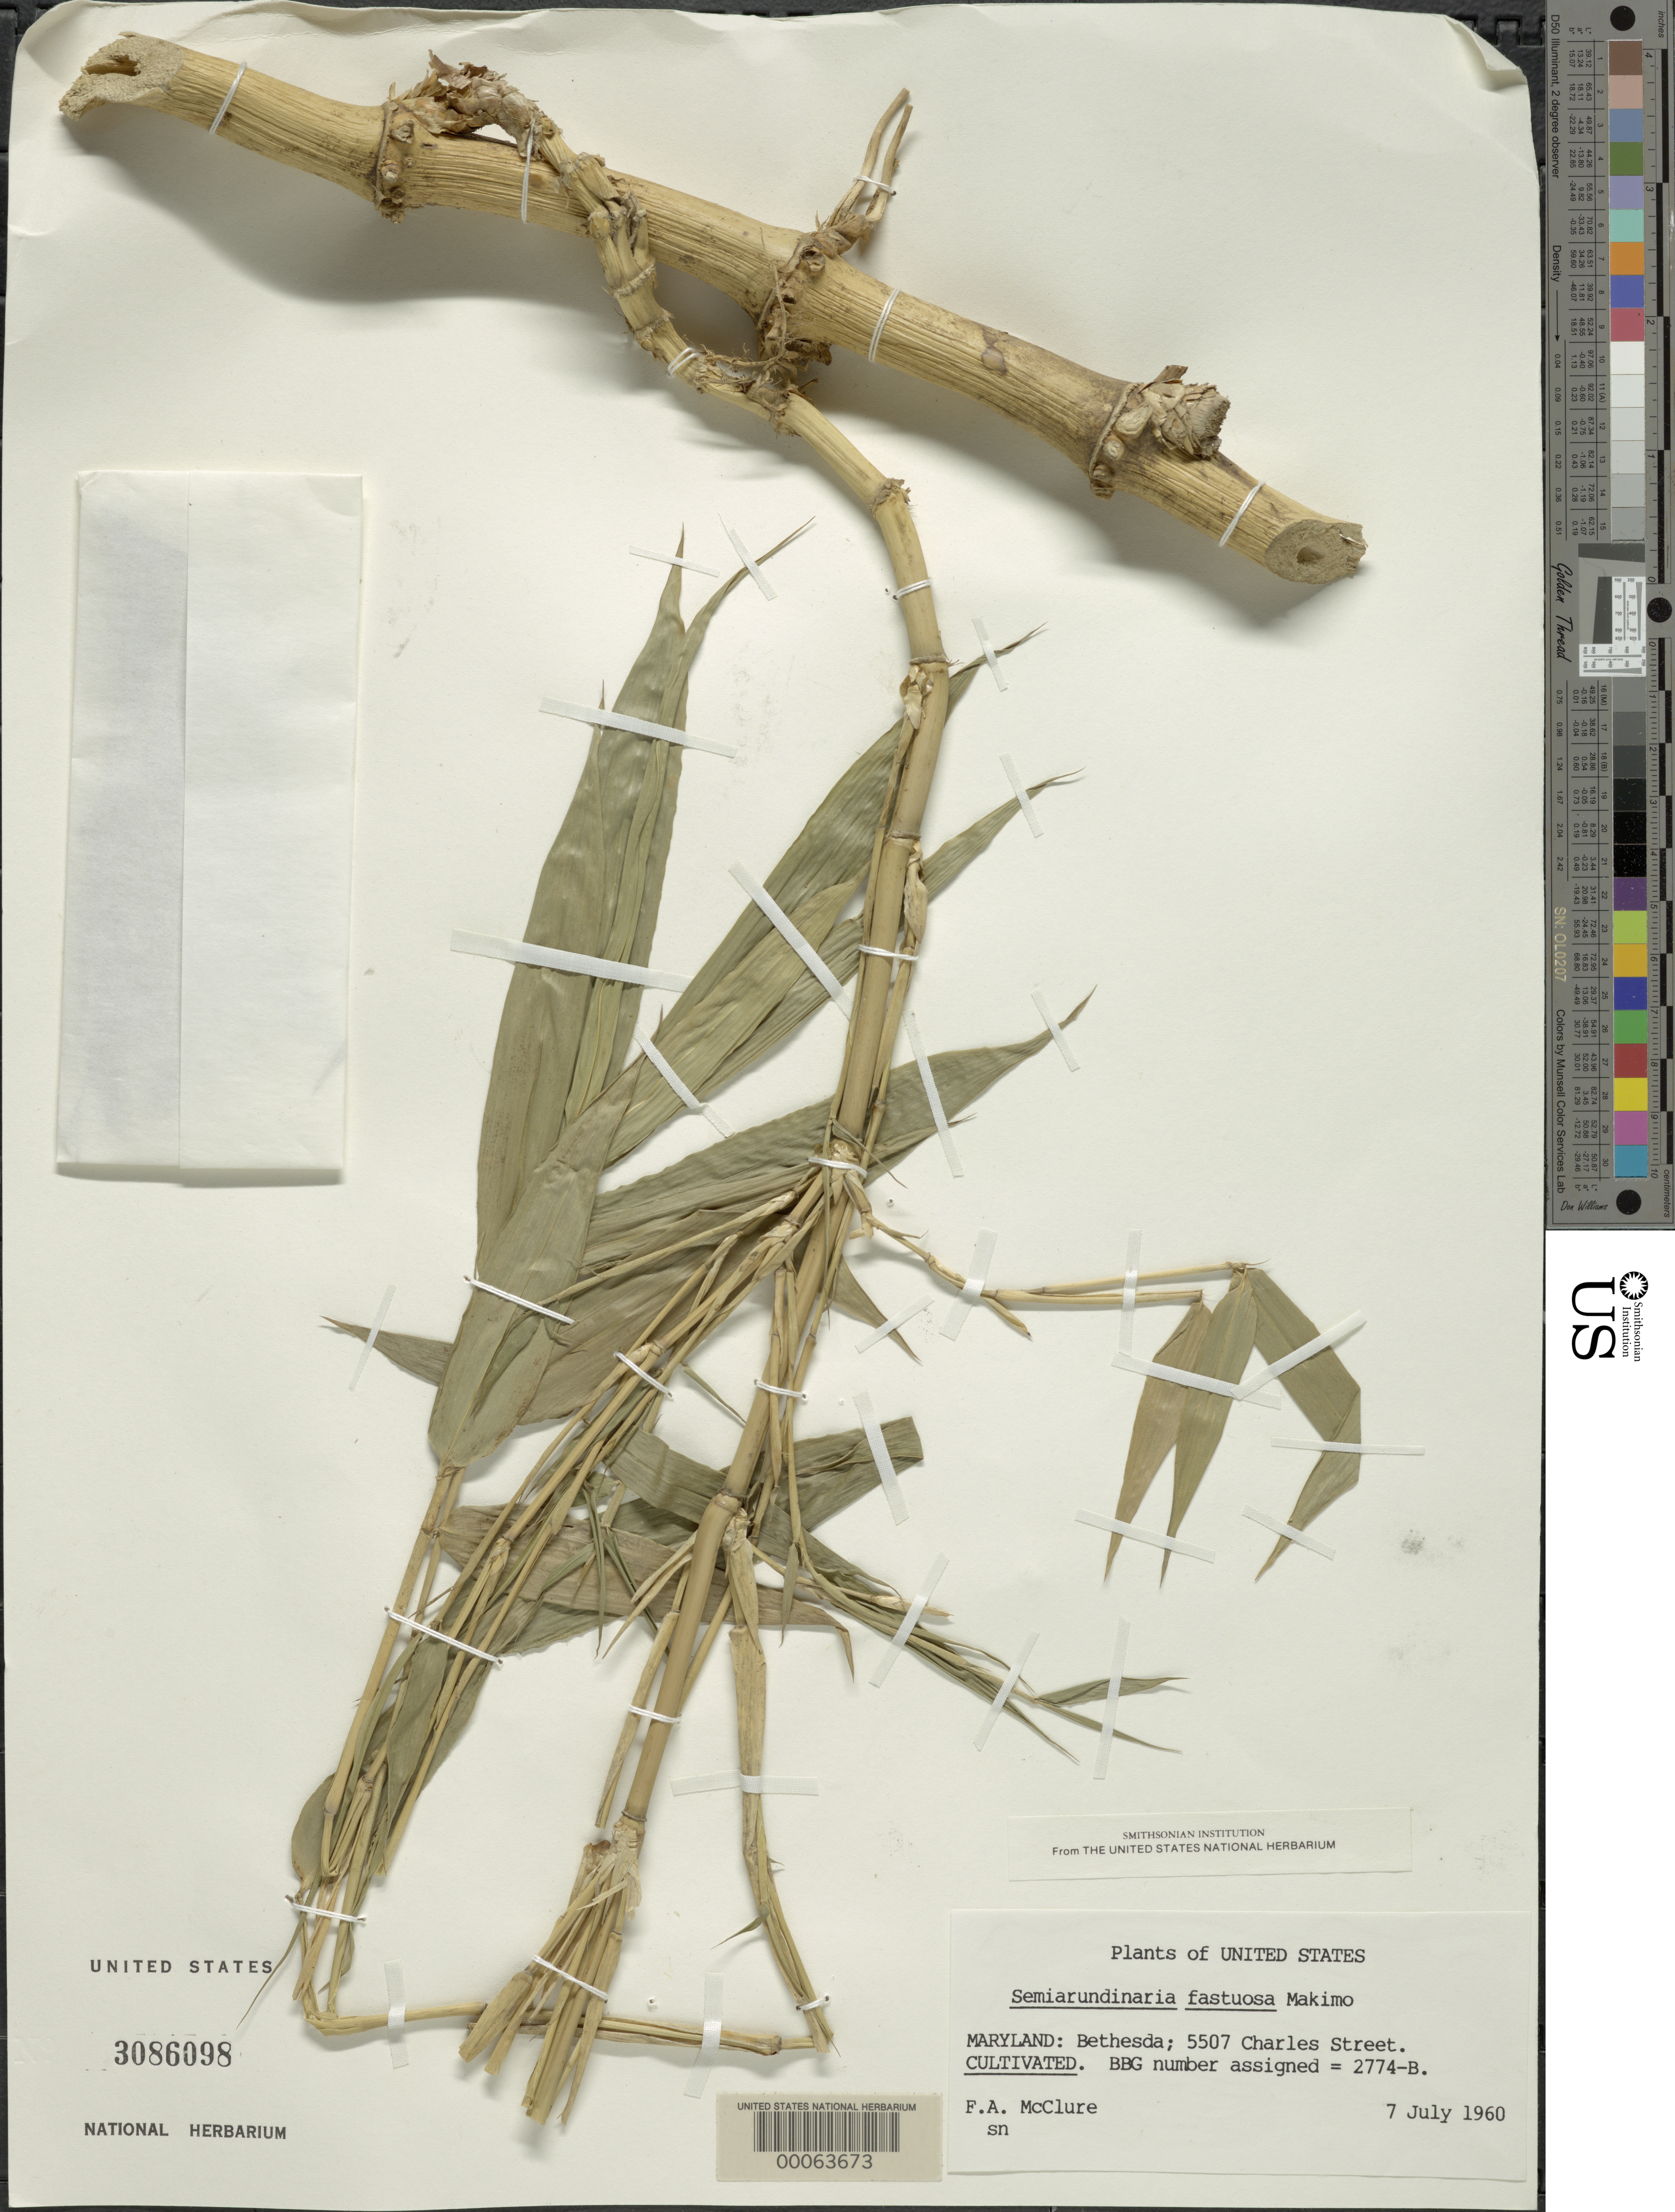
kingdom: Plantae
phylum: Tracheophyta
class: Liliopsida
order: Poales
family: Poaceae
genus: Semiarundinaria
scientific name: Semiarundinaria fastuosa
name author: Makino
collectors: F. A. McClure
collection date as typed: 07 Jul 1960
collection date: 1960-07-07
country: United States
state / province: Maryland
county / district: Montgomery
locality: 5507 Charles Street, Bethesda (McClure's garden)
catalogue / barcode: US 3086098